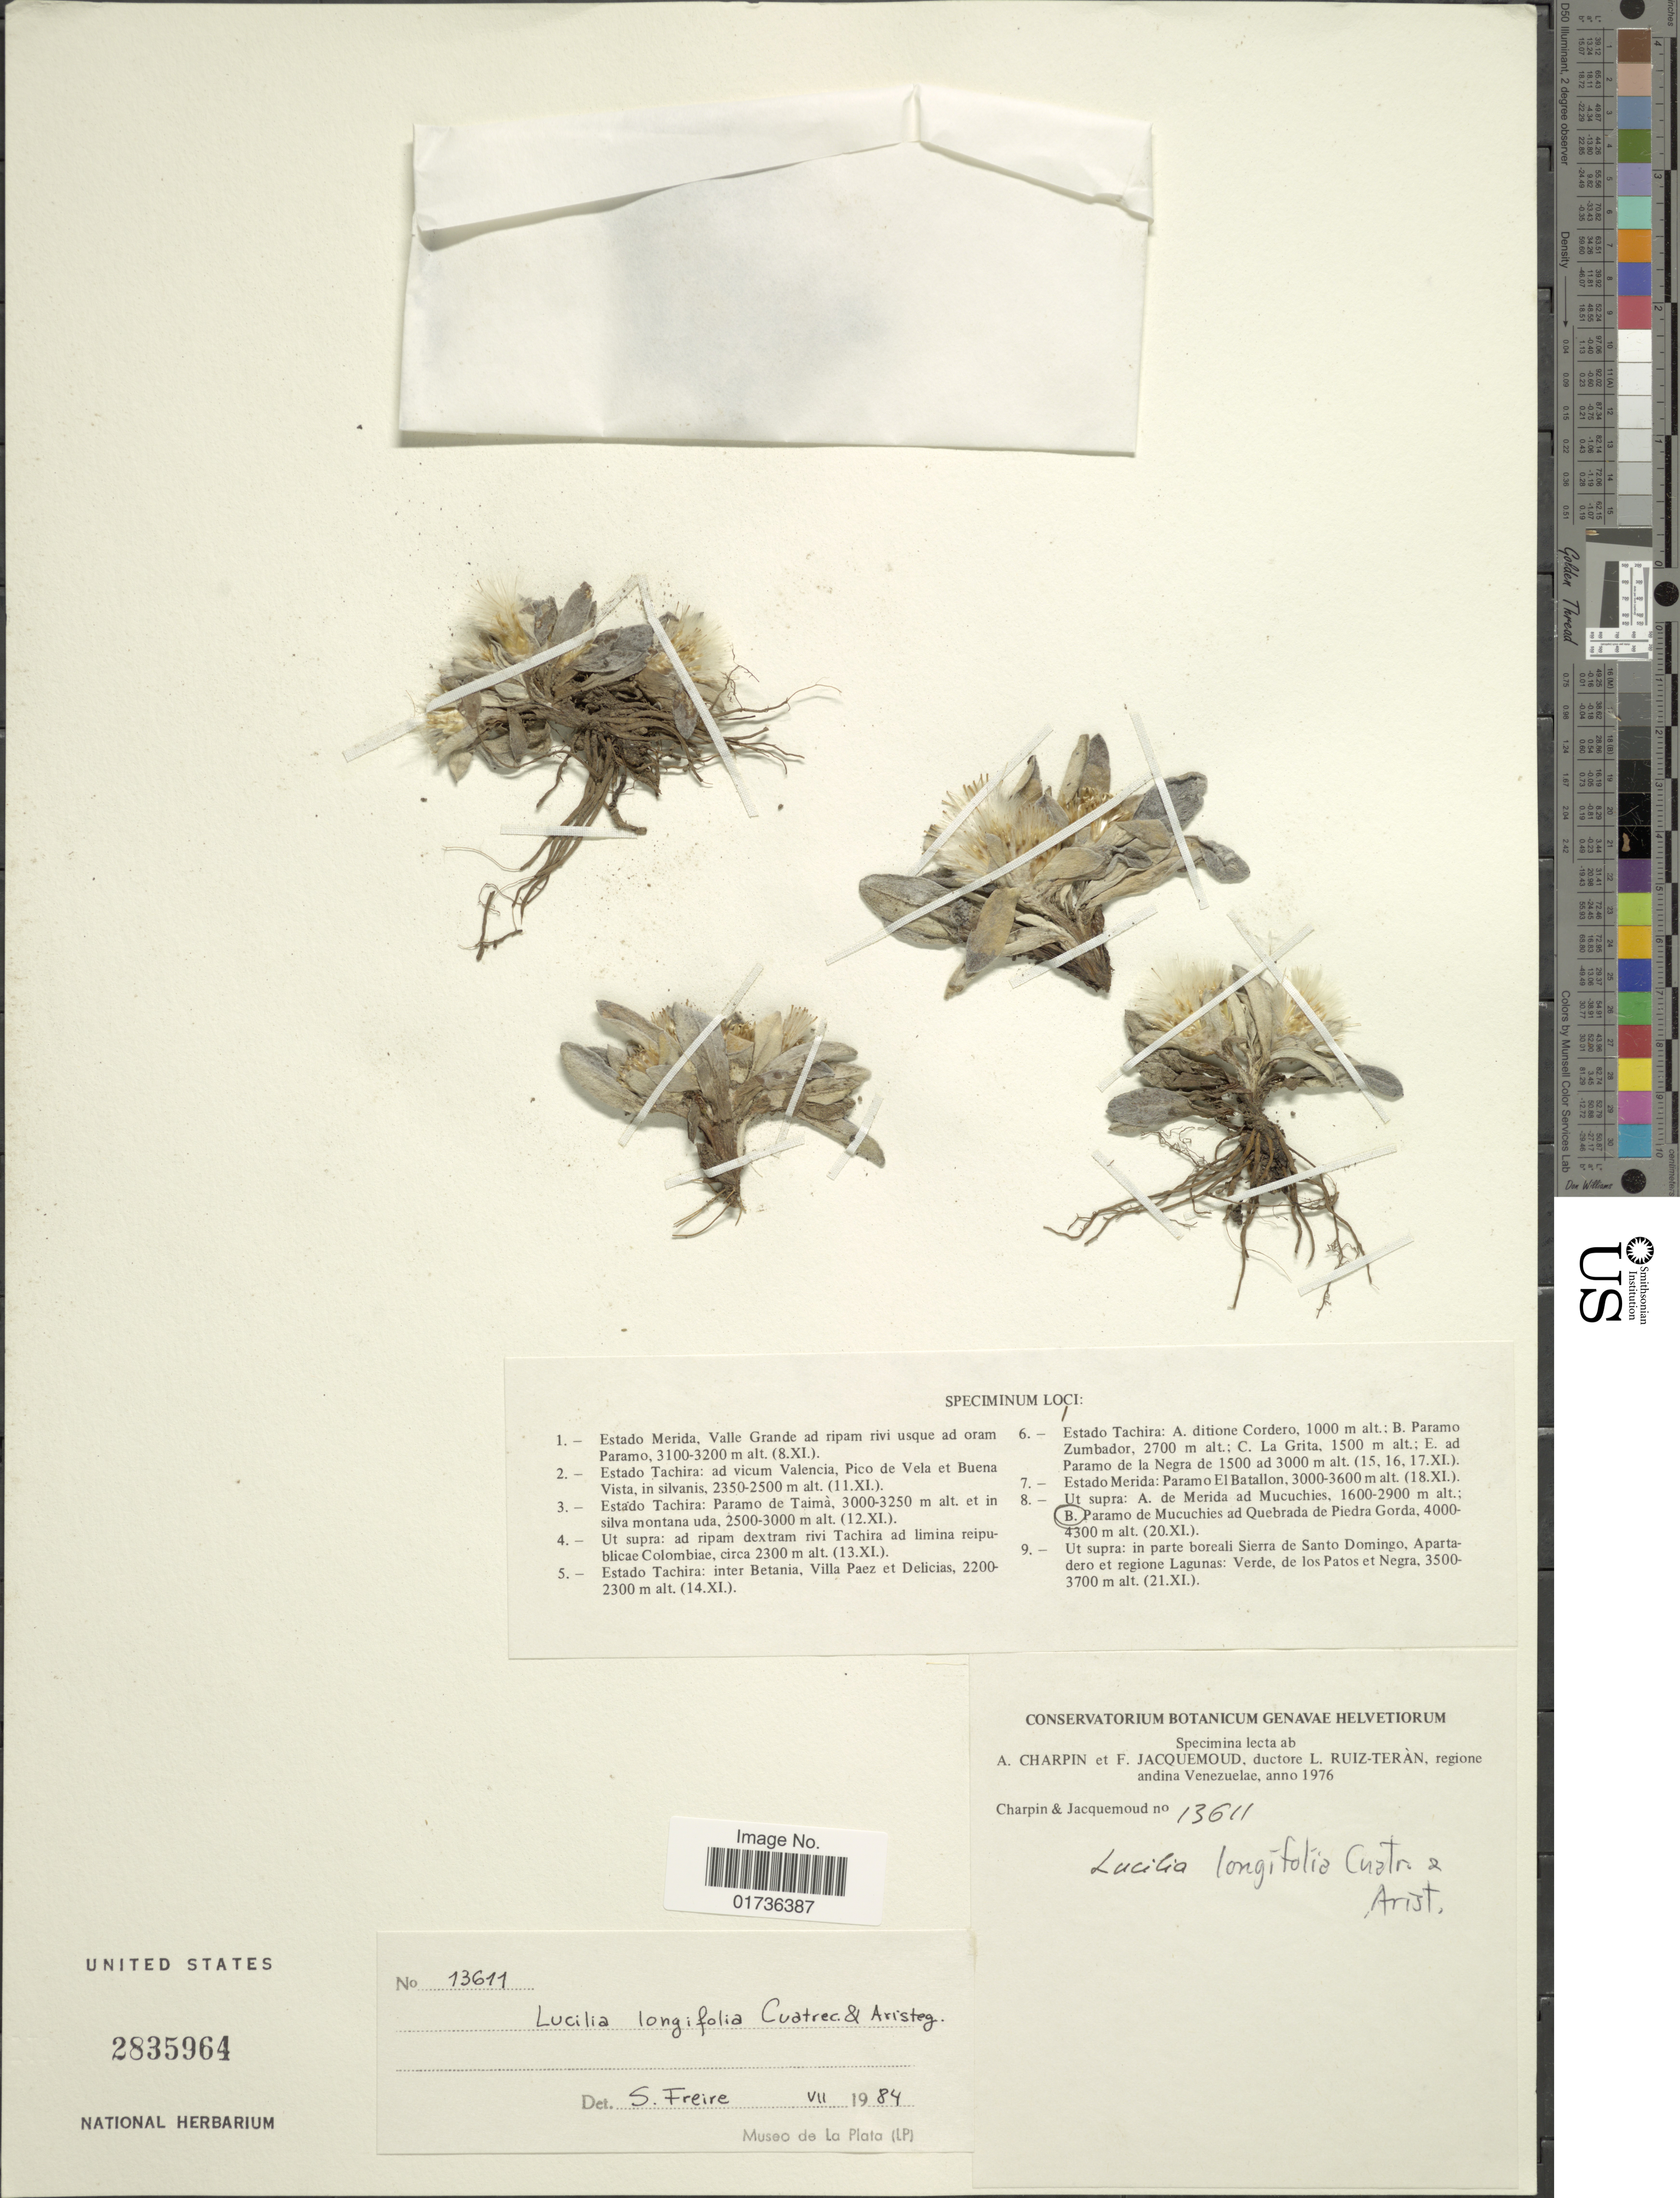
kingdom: Plantae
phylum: Tracheophyta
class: Magnoliopsida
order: Asterales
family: Asteraceae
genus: Belloa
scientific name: Belloa longifolia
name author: (Cuatrec. & Aristeg.) Sagást. & M.O. Dillon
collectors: A. Charpin, F. Jacquemoud & L. E. Ruíz-Terán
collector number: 13611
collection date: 1976-11-20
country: Venezuela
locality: Paramo de Mucuchies ad Quebrada de Piedra Gorda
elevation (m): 4000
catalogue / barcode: US 2835964